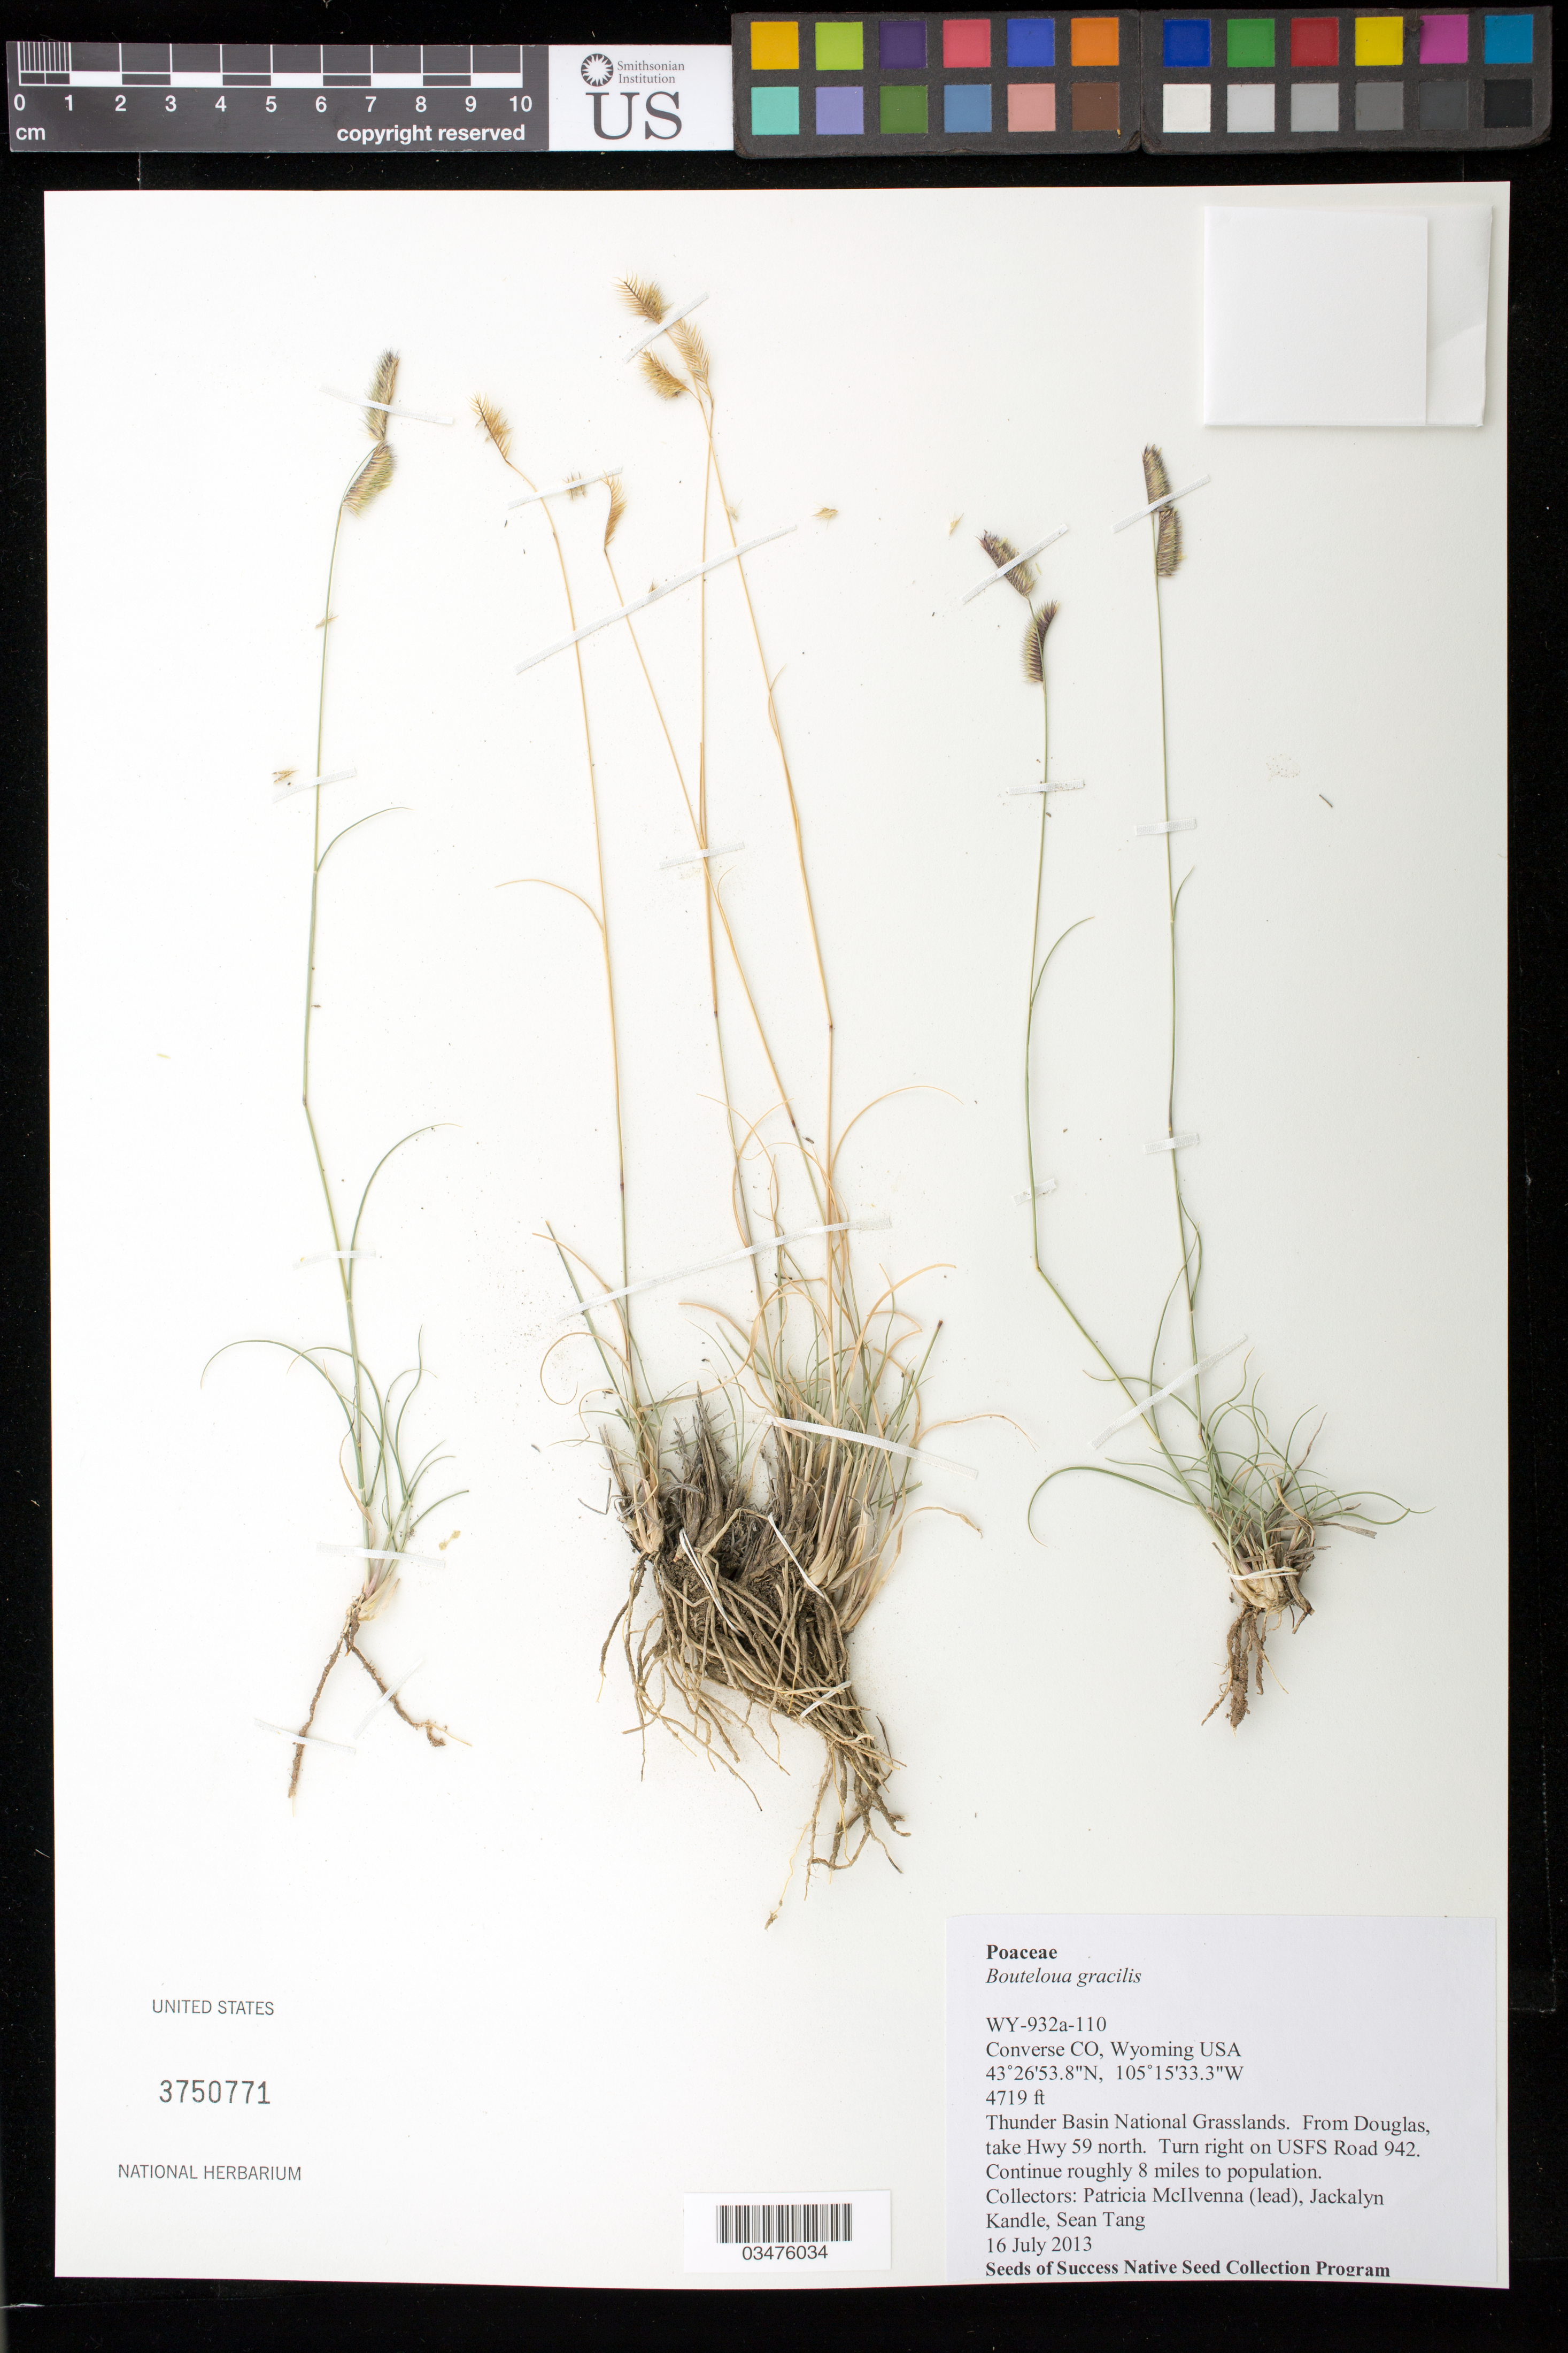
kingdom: Plantae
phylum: Tracheophyta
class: Liliopsida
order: Poales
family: Poaceae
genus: Bouteloua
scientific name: Bouteloua gracilis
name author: (Kunth) Lag. ex Griffiths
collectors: P. McIlvenna, J. Kandle & S. Tang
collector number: WY932A-110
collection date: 2013-07-16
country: United States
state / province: Wyoming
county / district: Converse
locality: Thunder Basin National Grasslands. USFS 942 Road.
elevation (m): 1438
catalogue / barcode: US 3750771